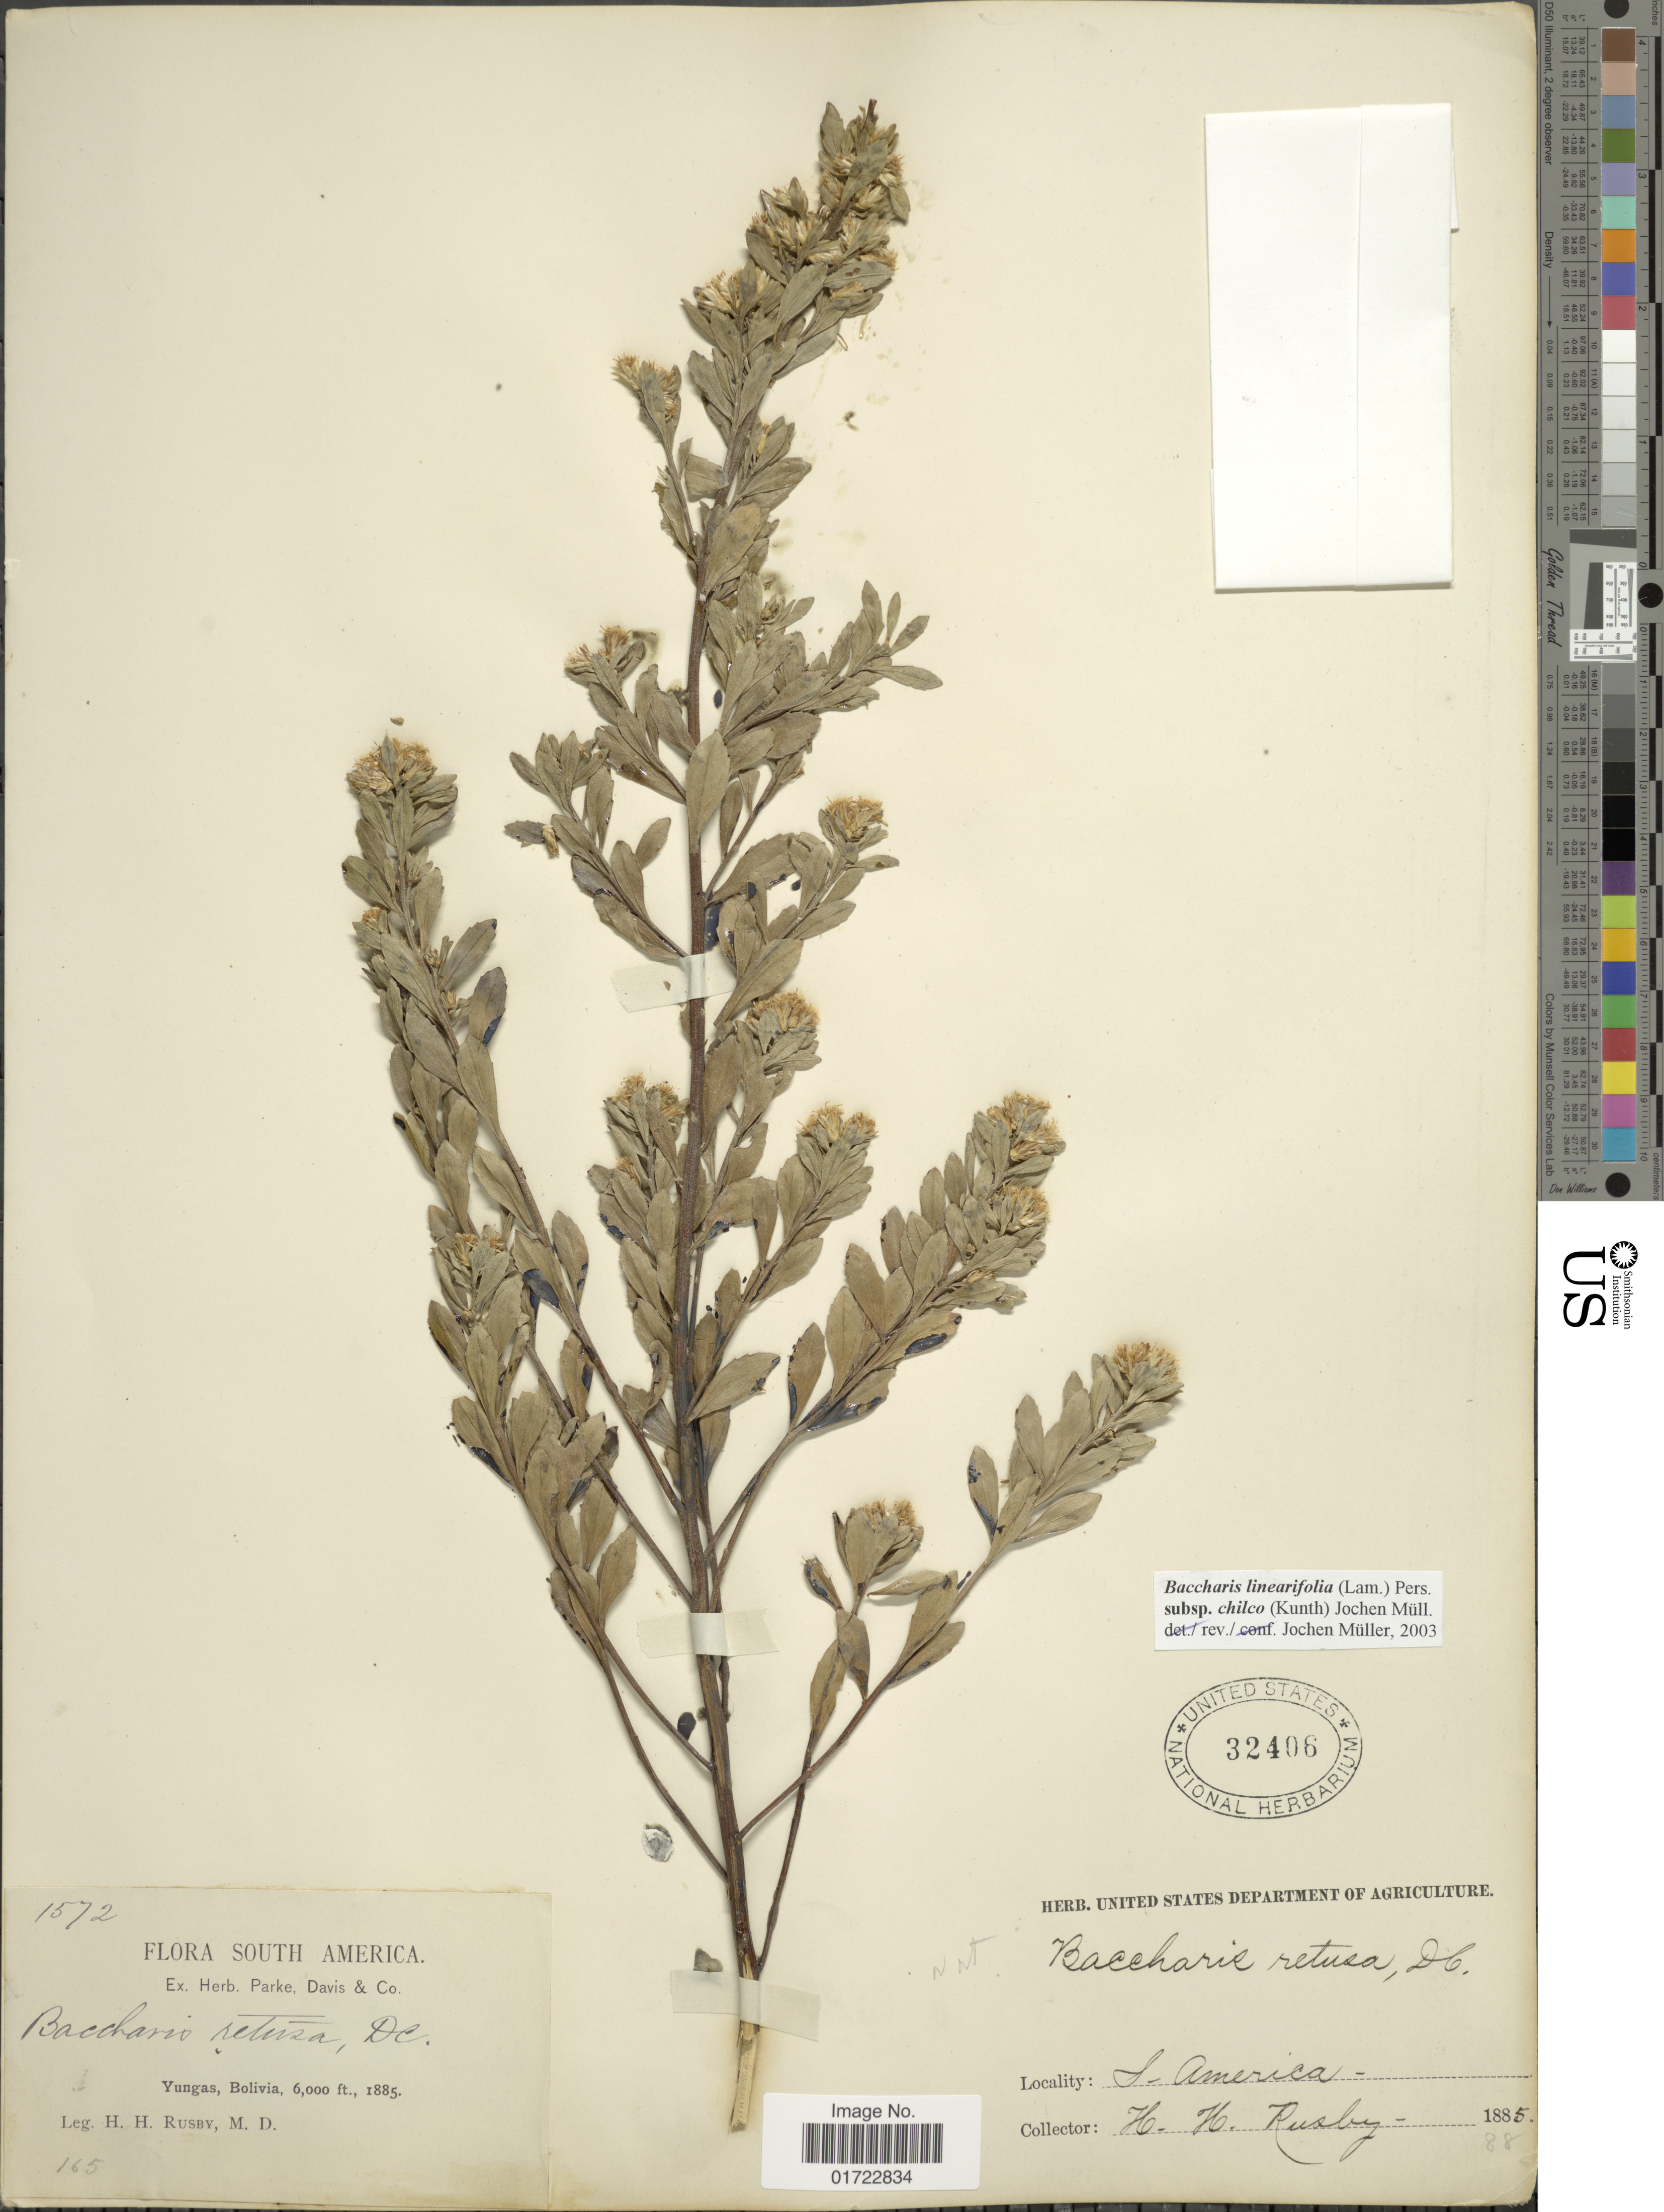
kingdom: Plantae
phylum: Tracheophyta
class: Magnoliopsida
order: Asterales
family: Asteraceae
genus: Baccharis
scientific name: Baccharis linearifolia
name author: (Lam.) Pers.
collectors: H. H. Rusby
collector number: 1572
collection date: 1885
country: Bolivia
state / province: La Paz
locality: Yungas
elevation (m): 1829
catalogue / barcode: US 32406